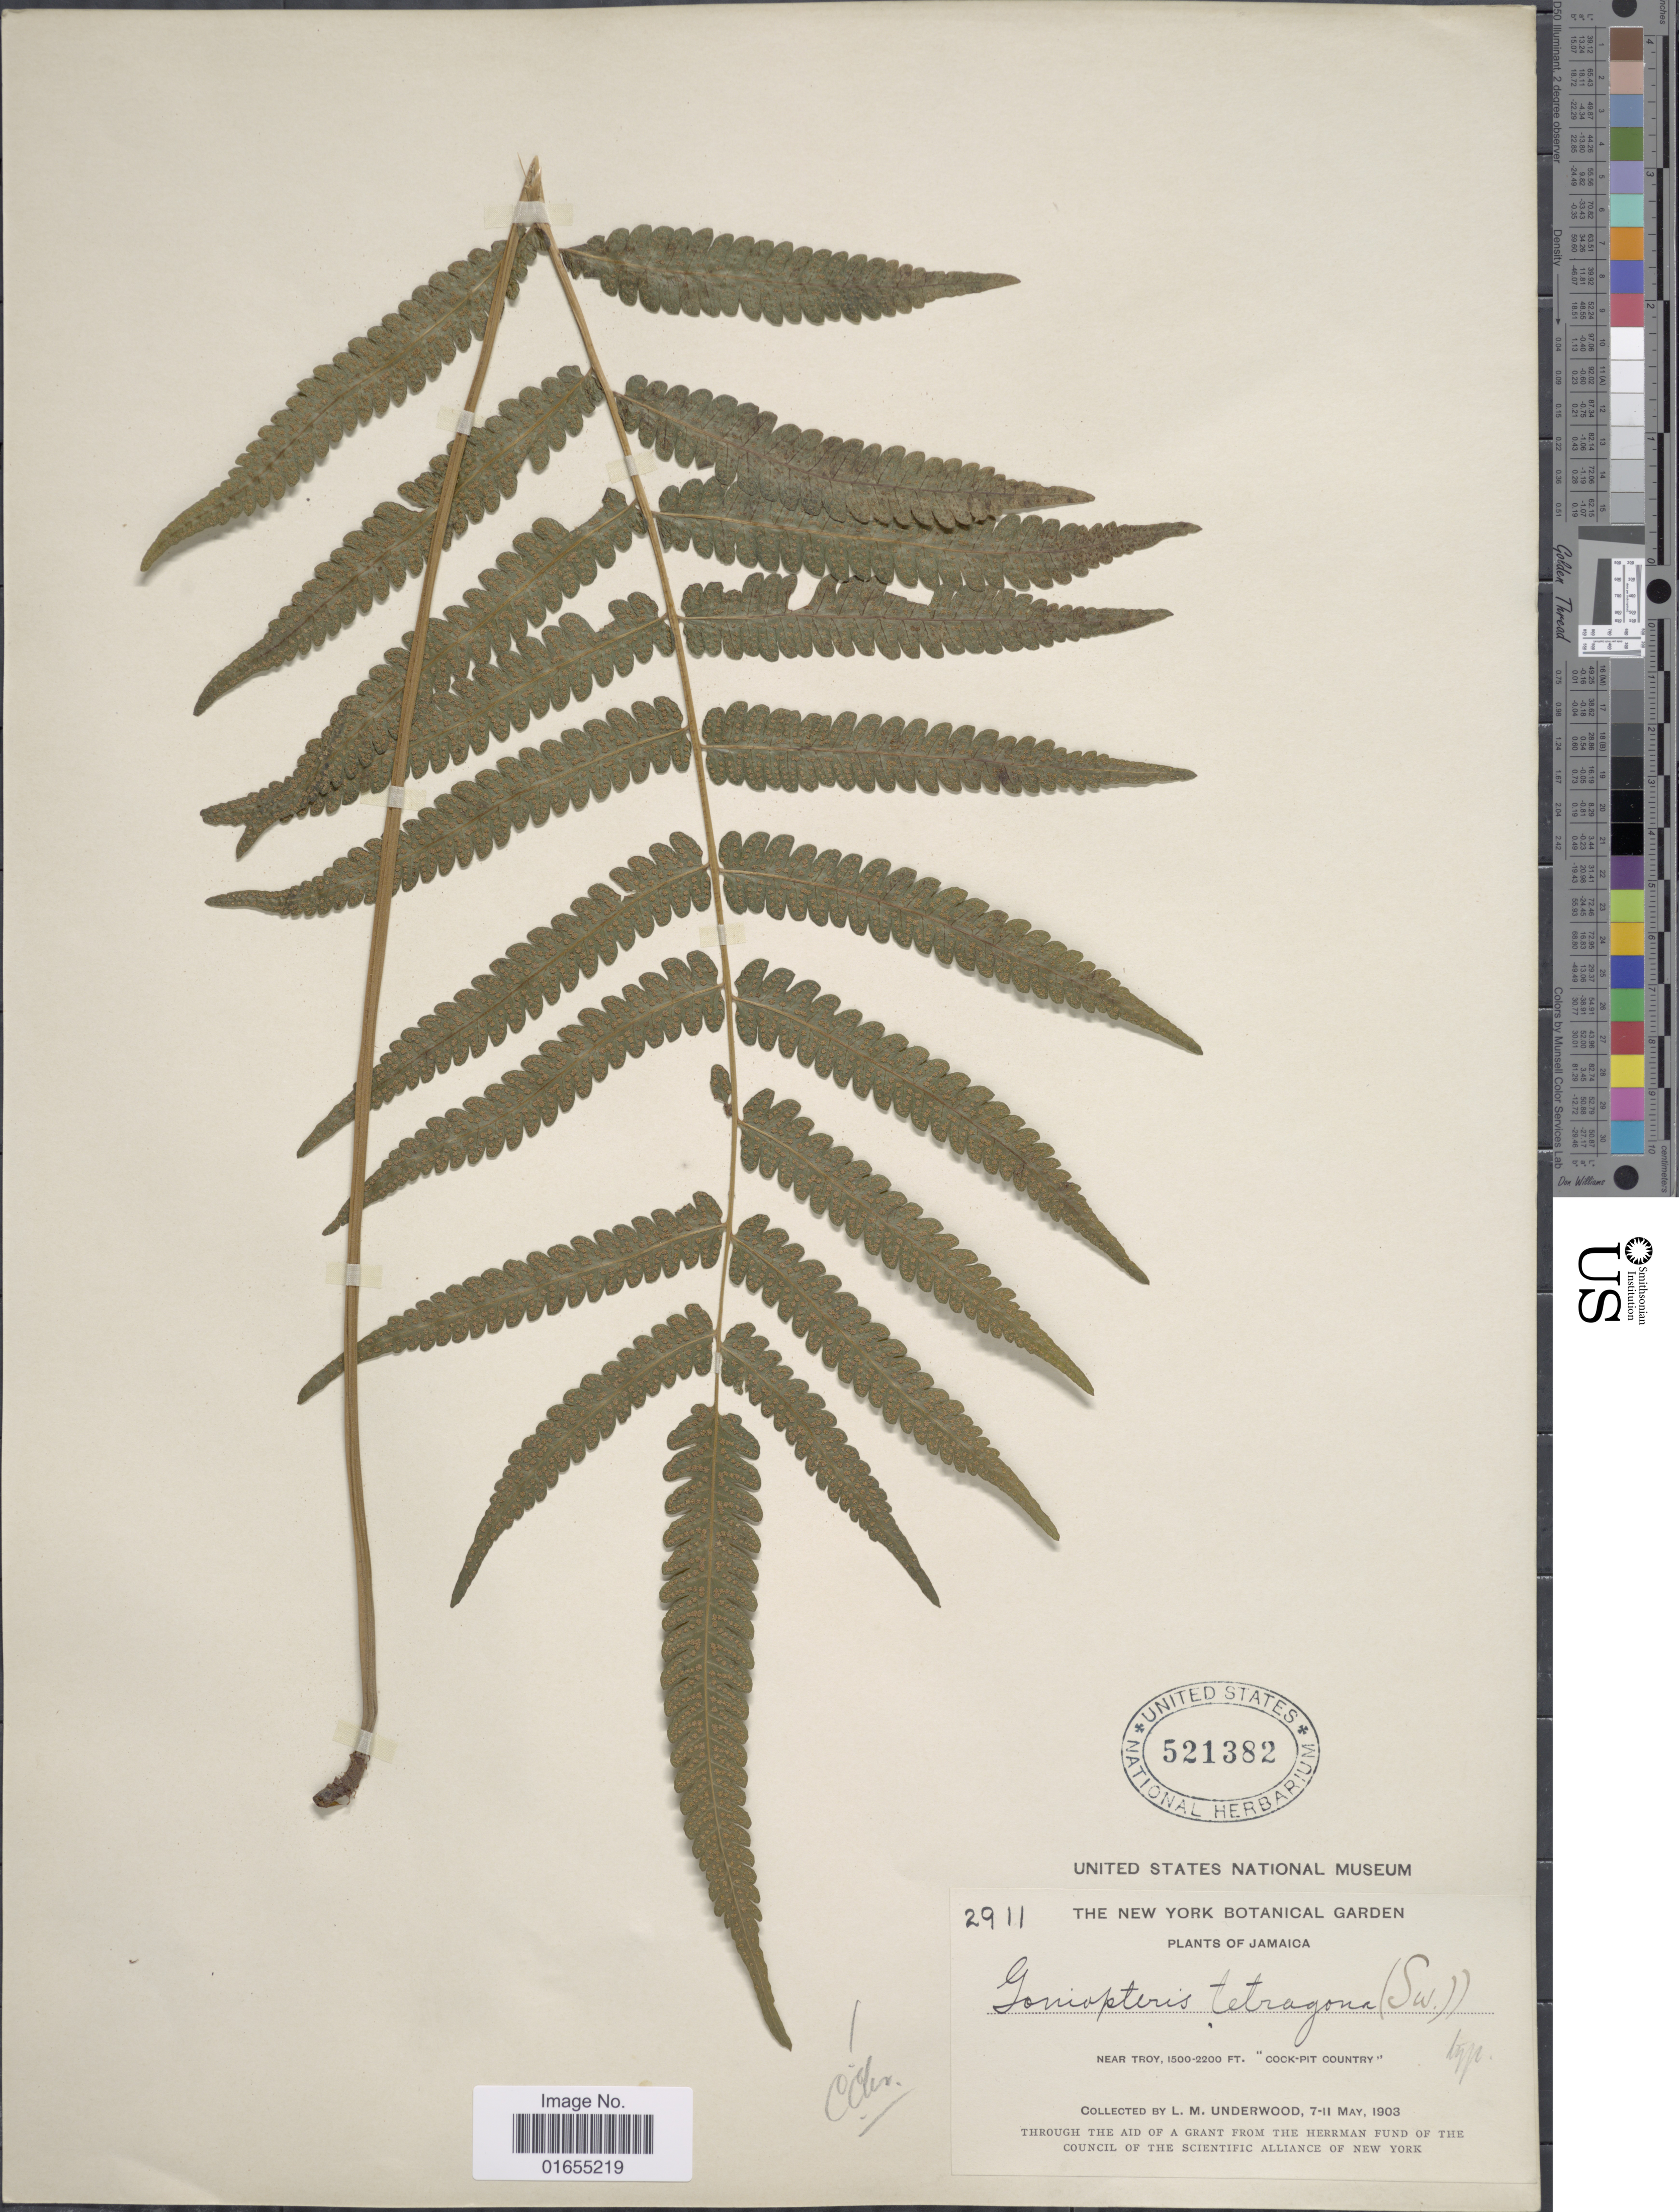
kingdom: Plantae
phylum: Tracheophyta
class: Polypodiopsida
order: Polypodiales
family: Thelypteridaceae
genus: Goniopteris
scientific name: Goniopteris subtetragona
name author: (Link) Vareschi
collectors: L. M. Underwood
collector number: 2911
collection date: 1903-05-07/1903-05-11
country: Jamaica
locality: Near Troy, "Cockpit Country"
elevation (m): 457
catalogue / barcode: US 521382